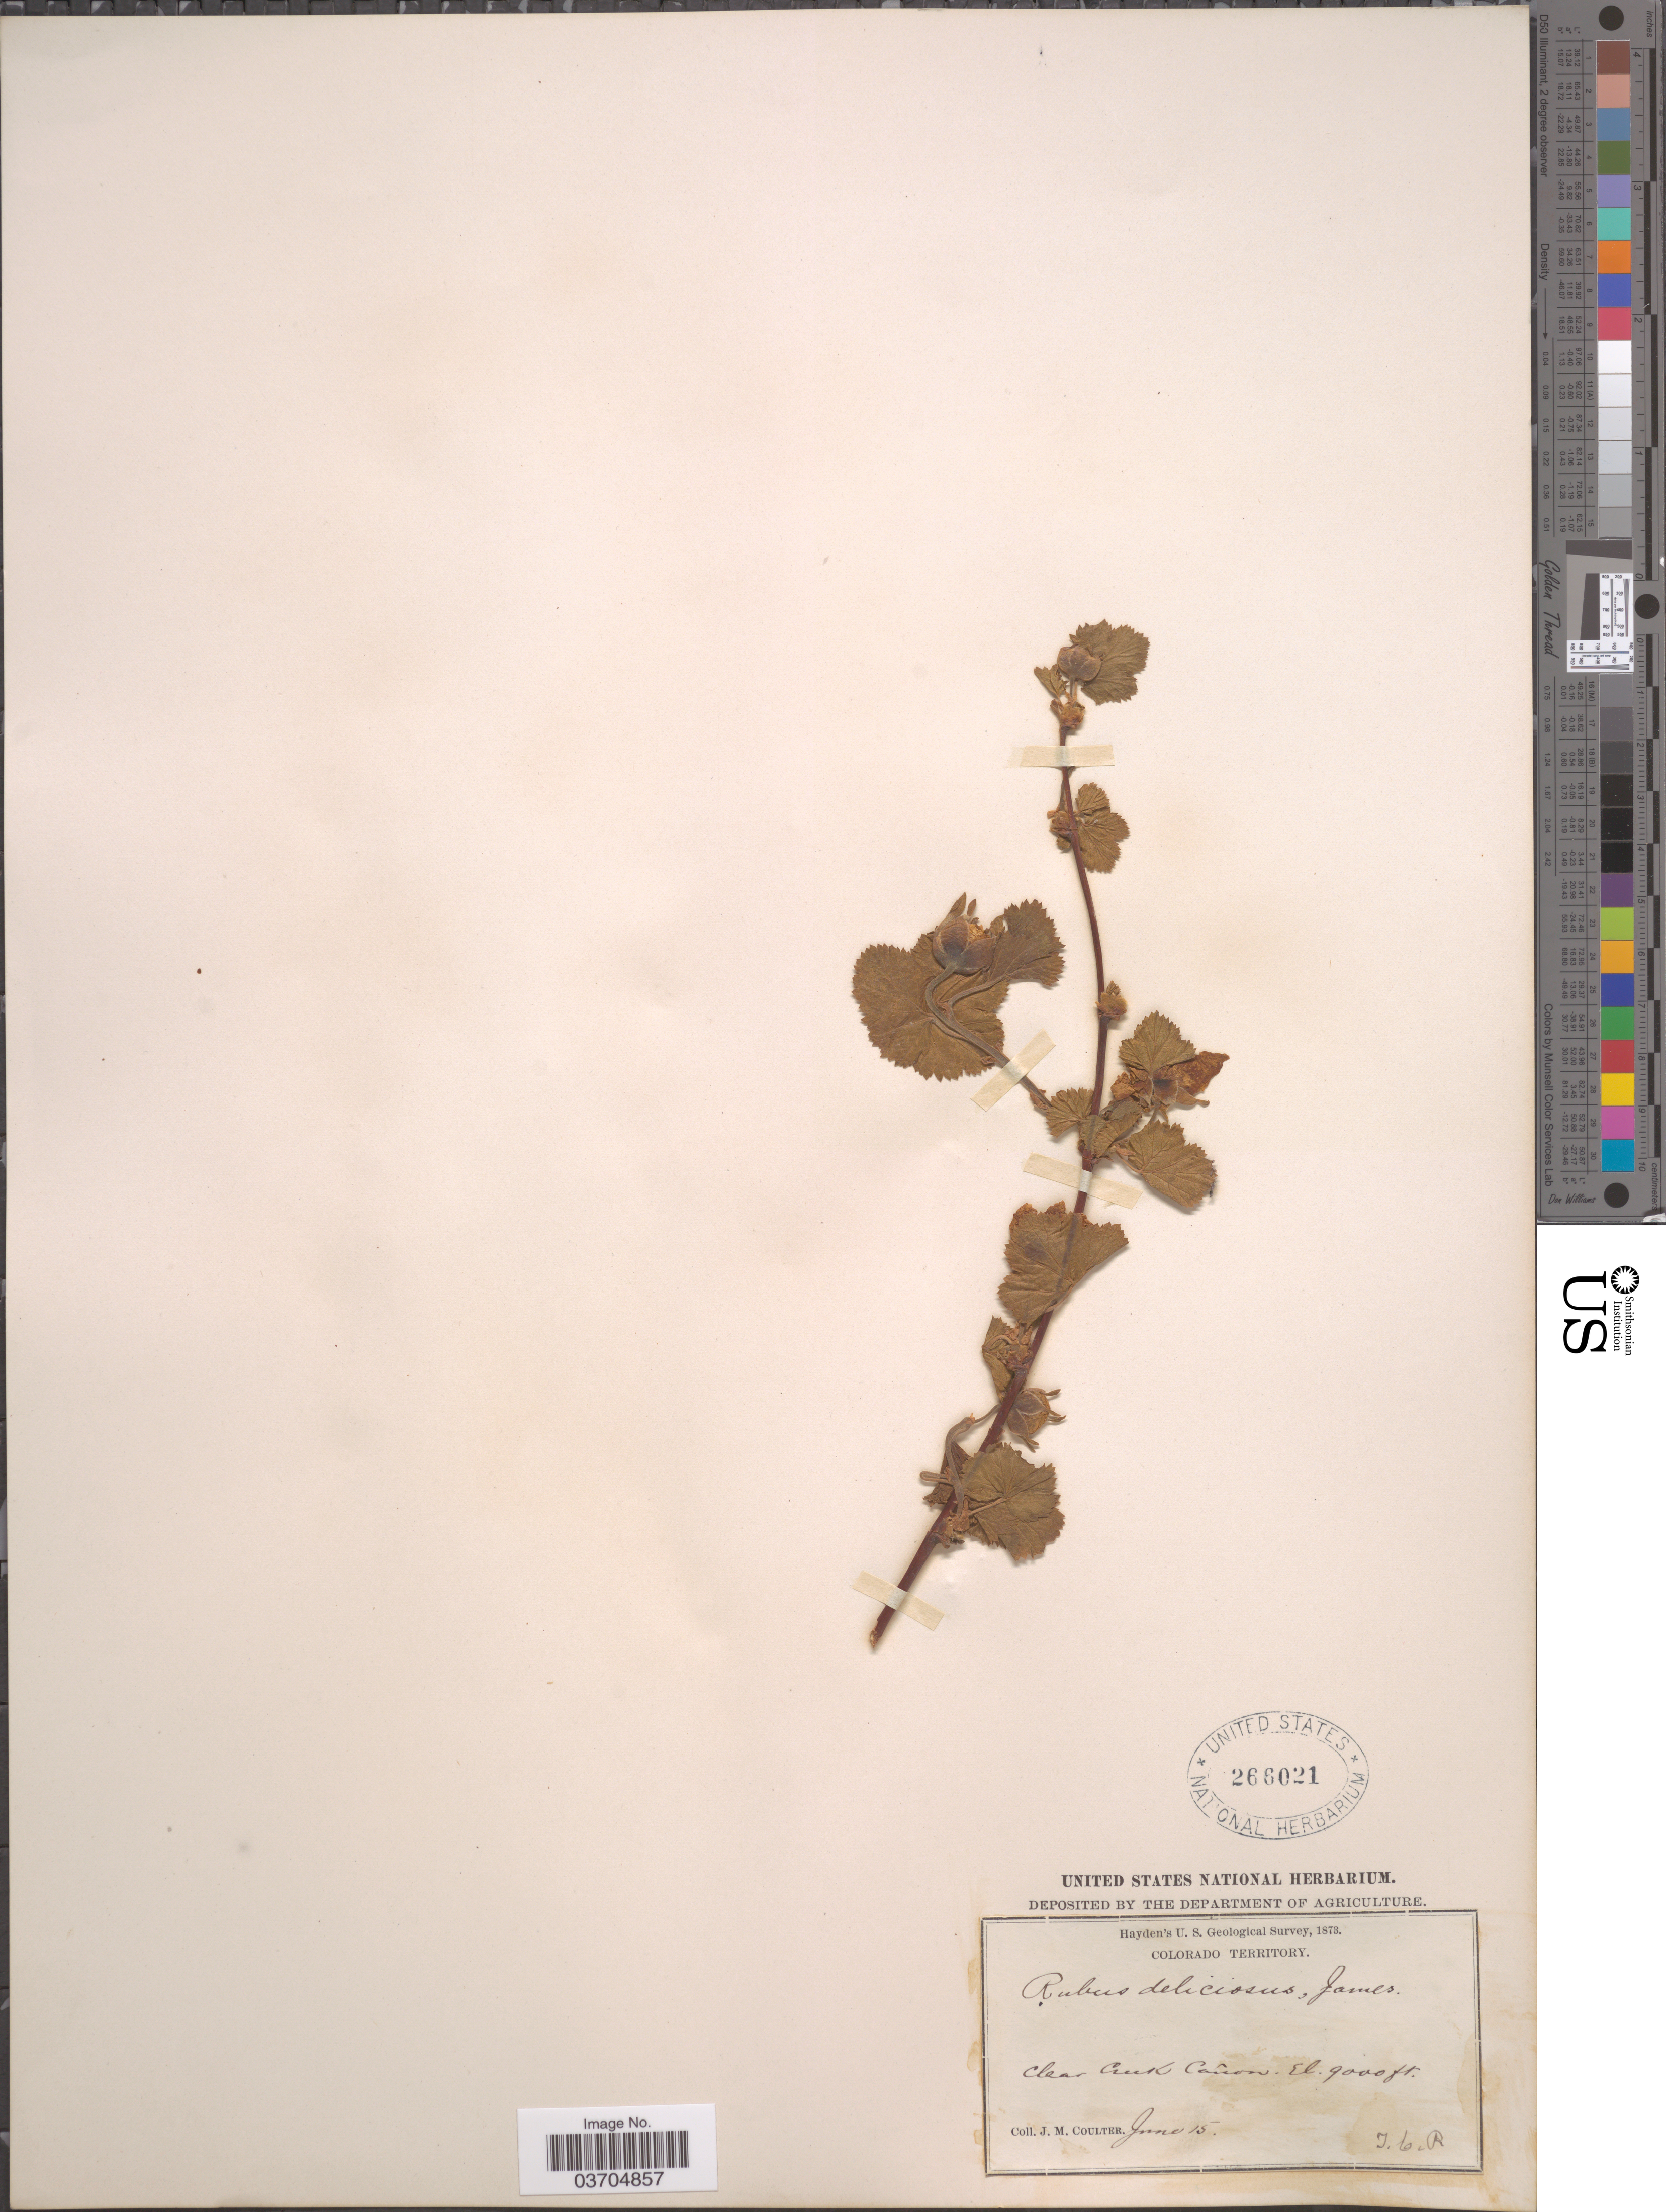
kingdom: Plantae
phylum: Tracheophyta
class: Magnoliopsida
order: Rosales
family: Rosaceae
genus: Rubus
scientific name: Rubus deliciosus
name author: Torr.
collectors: J. M. Coulter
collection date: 1873-06-15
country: United States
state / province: Colorado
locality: Colorado Territory. Clear Creek Cañon.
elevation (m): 2743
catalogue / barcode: US 266021